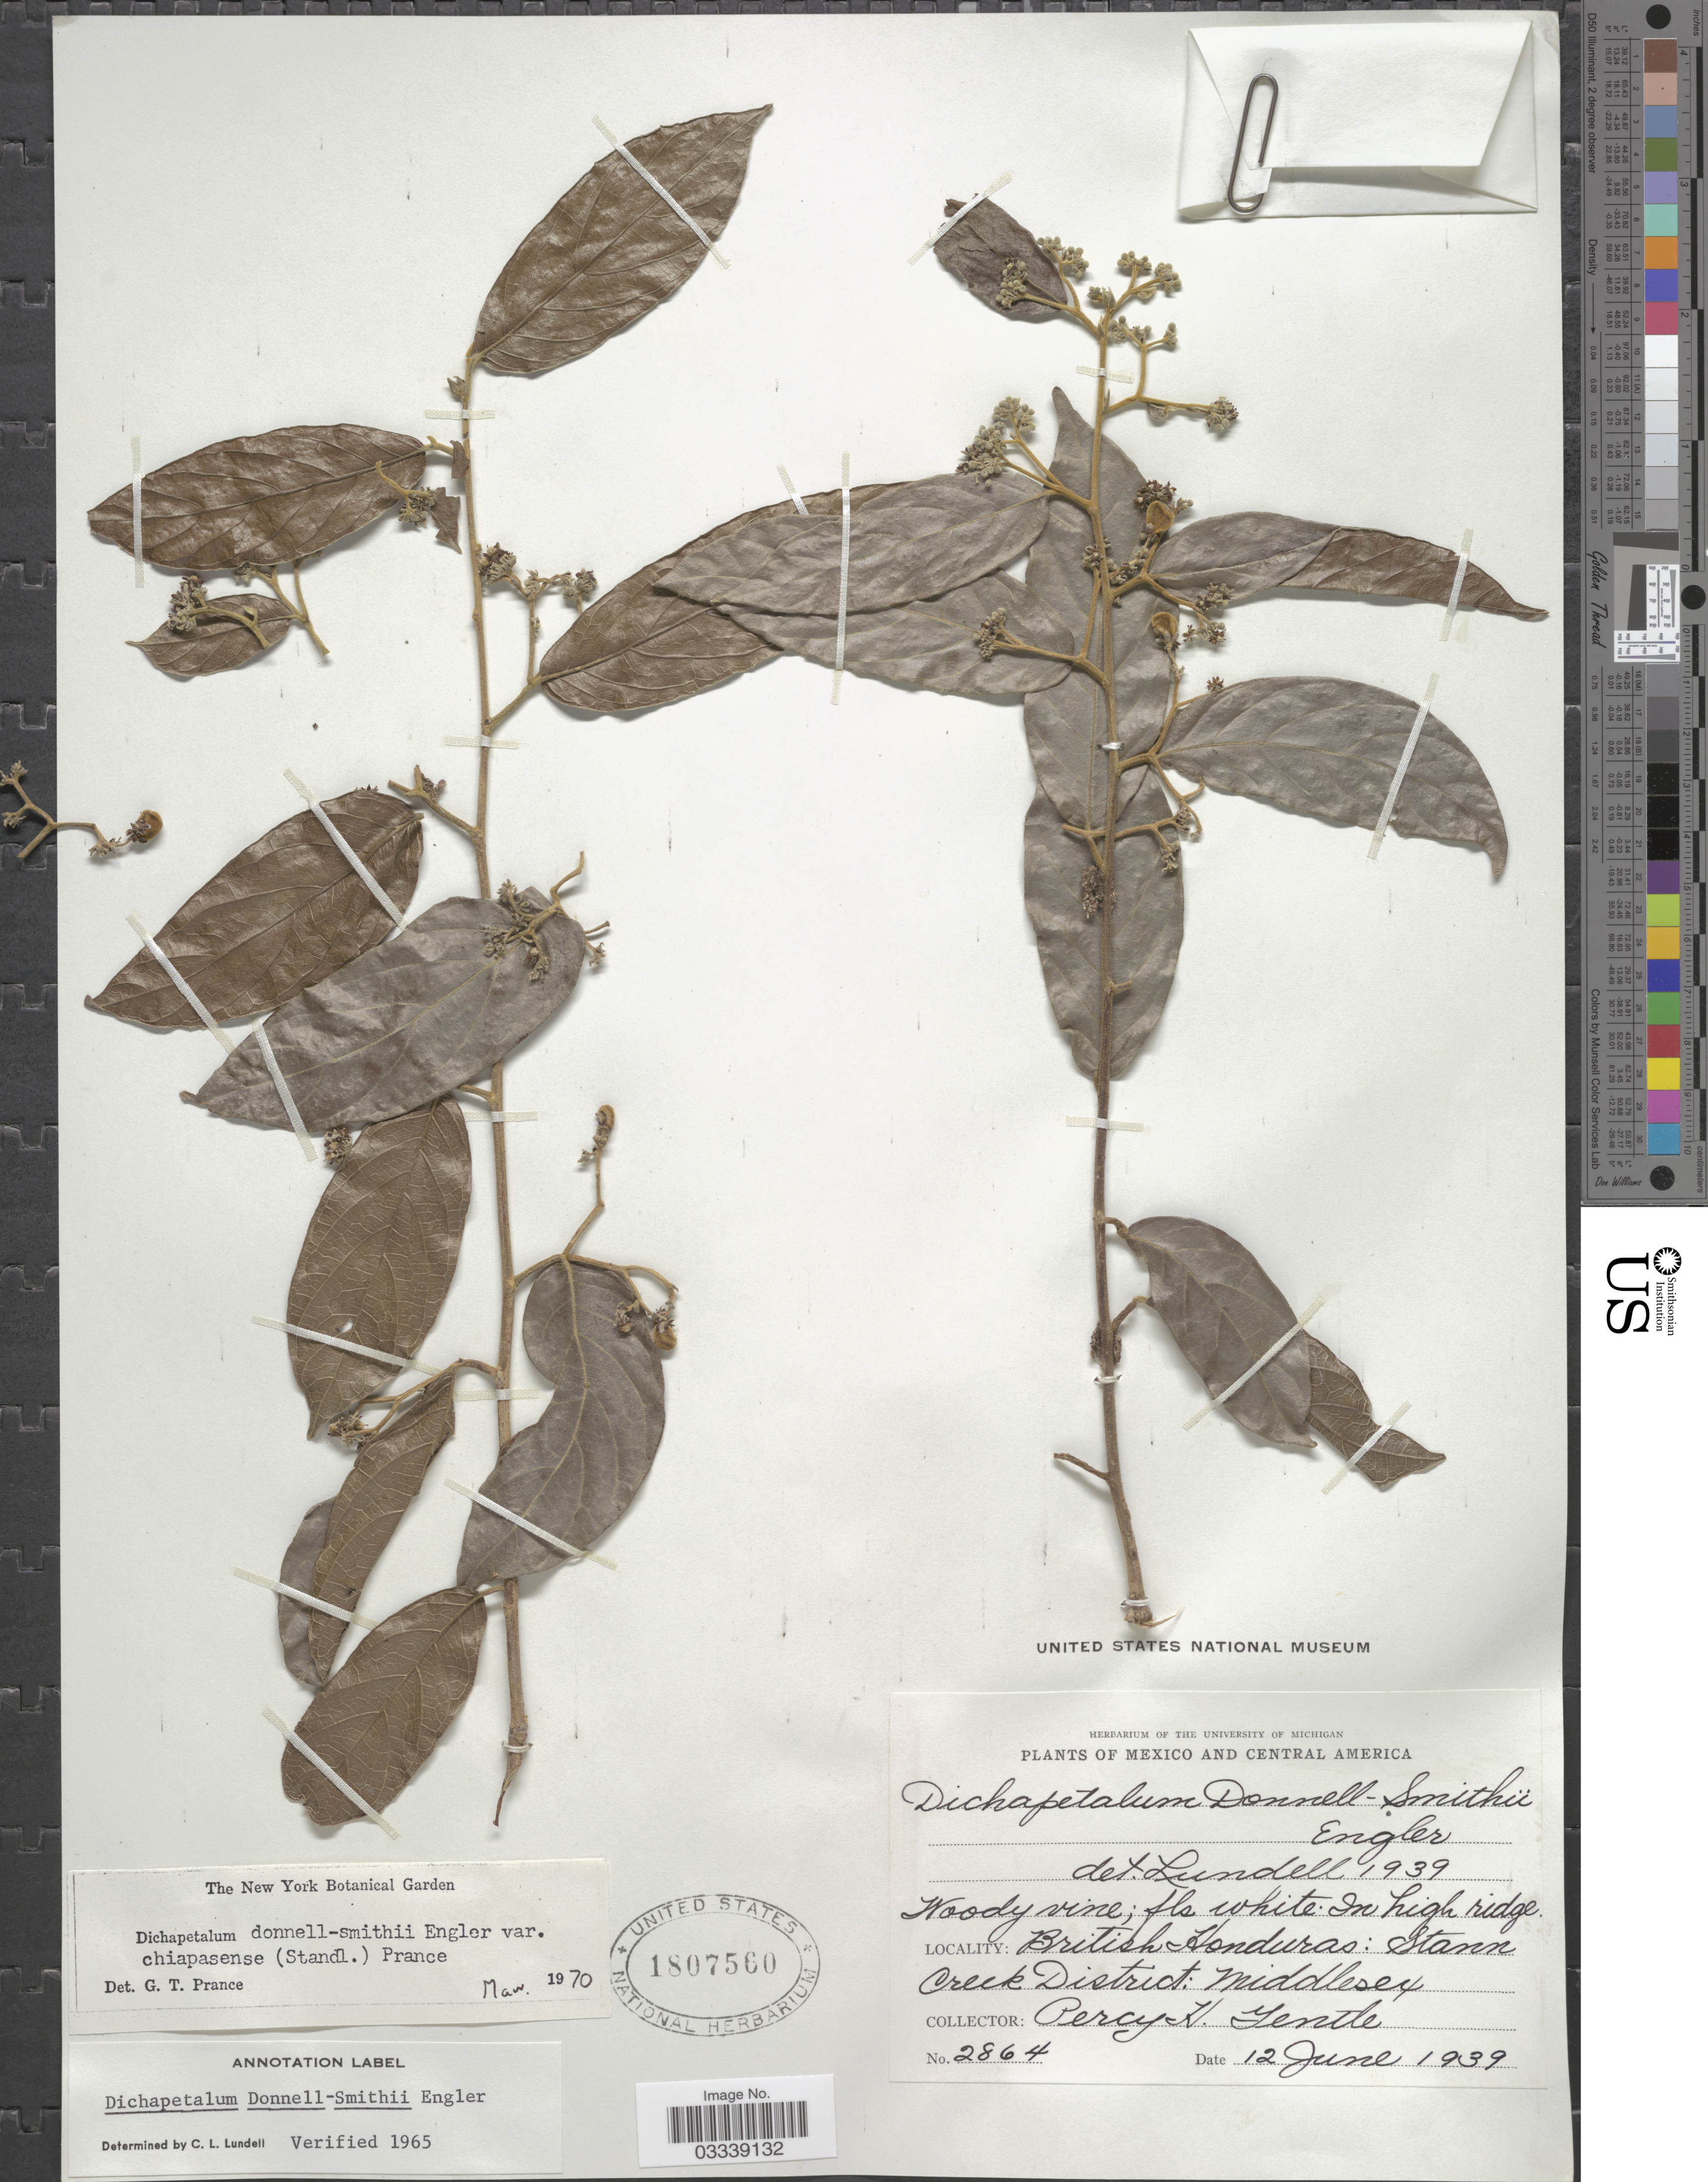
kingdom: Plantae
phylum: Tracheophyta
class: Magnoliopsida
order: Malpighiales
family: Dichapetalaceae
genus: Dichapetalum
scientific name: Dichapetalum donnell-smithii var. chiapasense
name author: (Standl.) Prance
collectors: P. H. Gentle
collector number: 2864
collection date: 1939-06-12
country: Belize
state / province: Stann Creek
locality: British Honduras. Stann Creek District: Middlesex.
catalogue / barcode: US 1807560